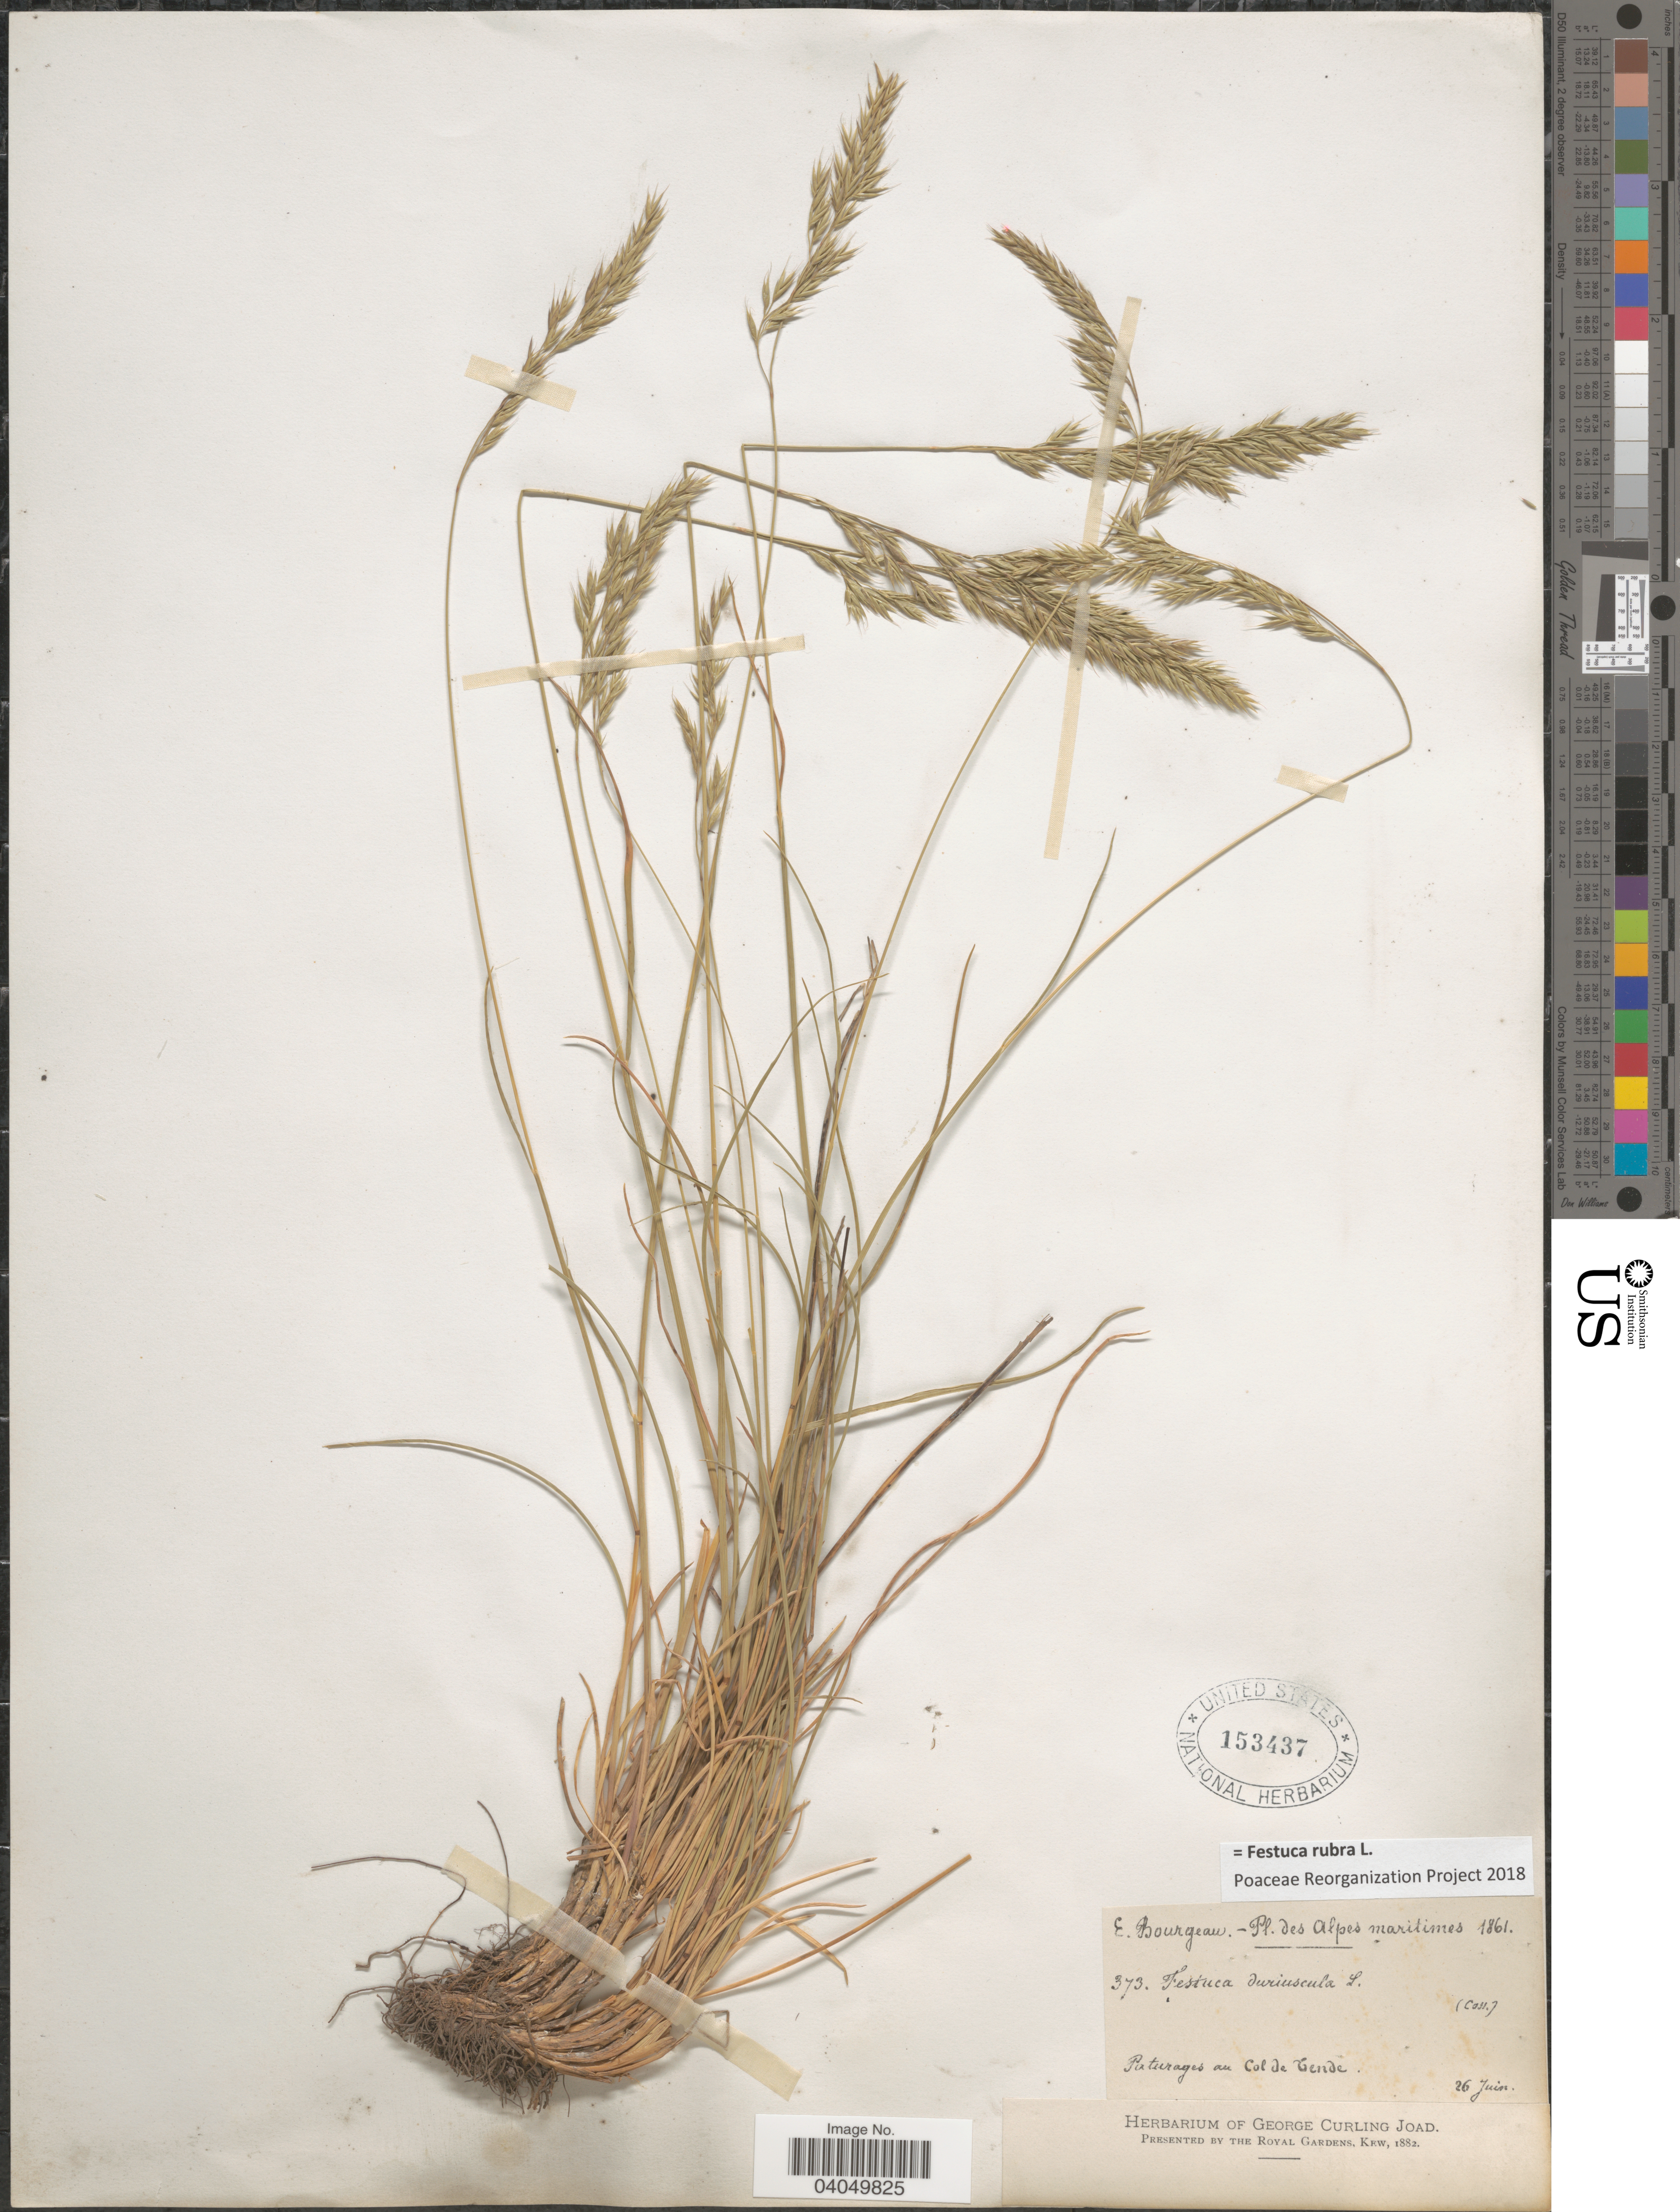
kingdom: Plantae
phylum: Tracheophyta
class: Liliopsida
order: Poales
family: Poaceae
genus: Festuca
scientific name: Festuca rubra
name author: L.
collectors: E. Bourgeau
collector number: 373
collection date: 1861-06-26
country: France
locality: Alpes maritimes. Paturages au Col de Tende.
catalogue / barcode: US 153437